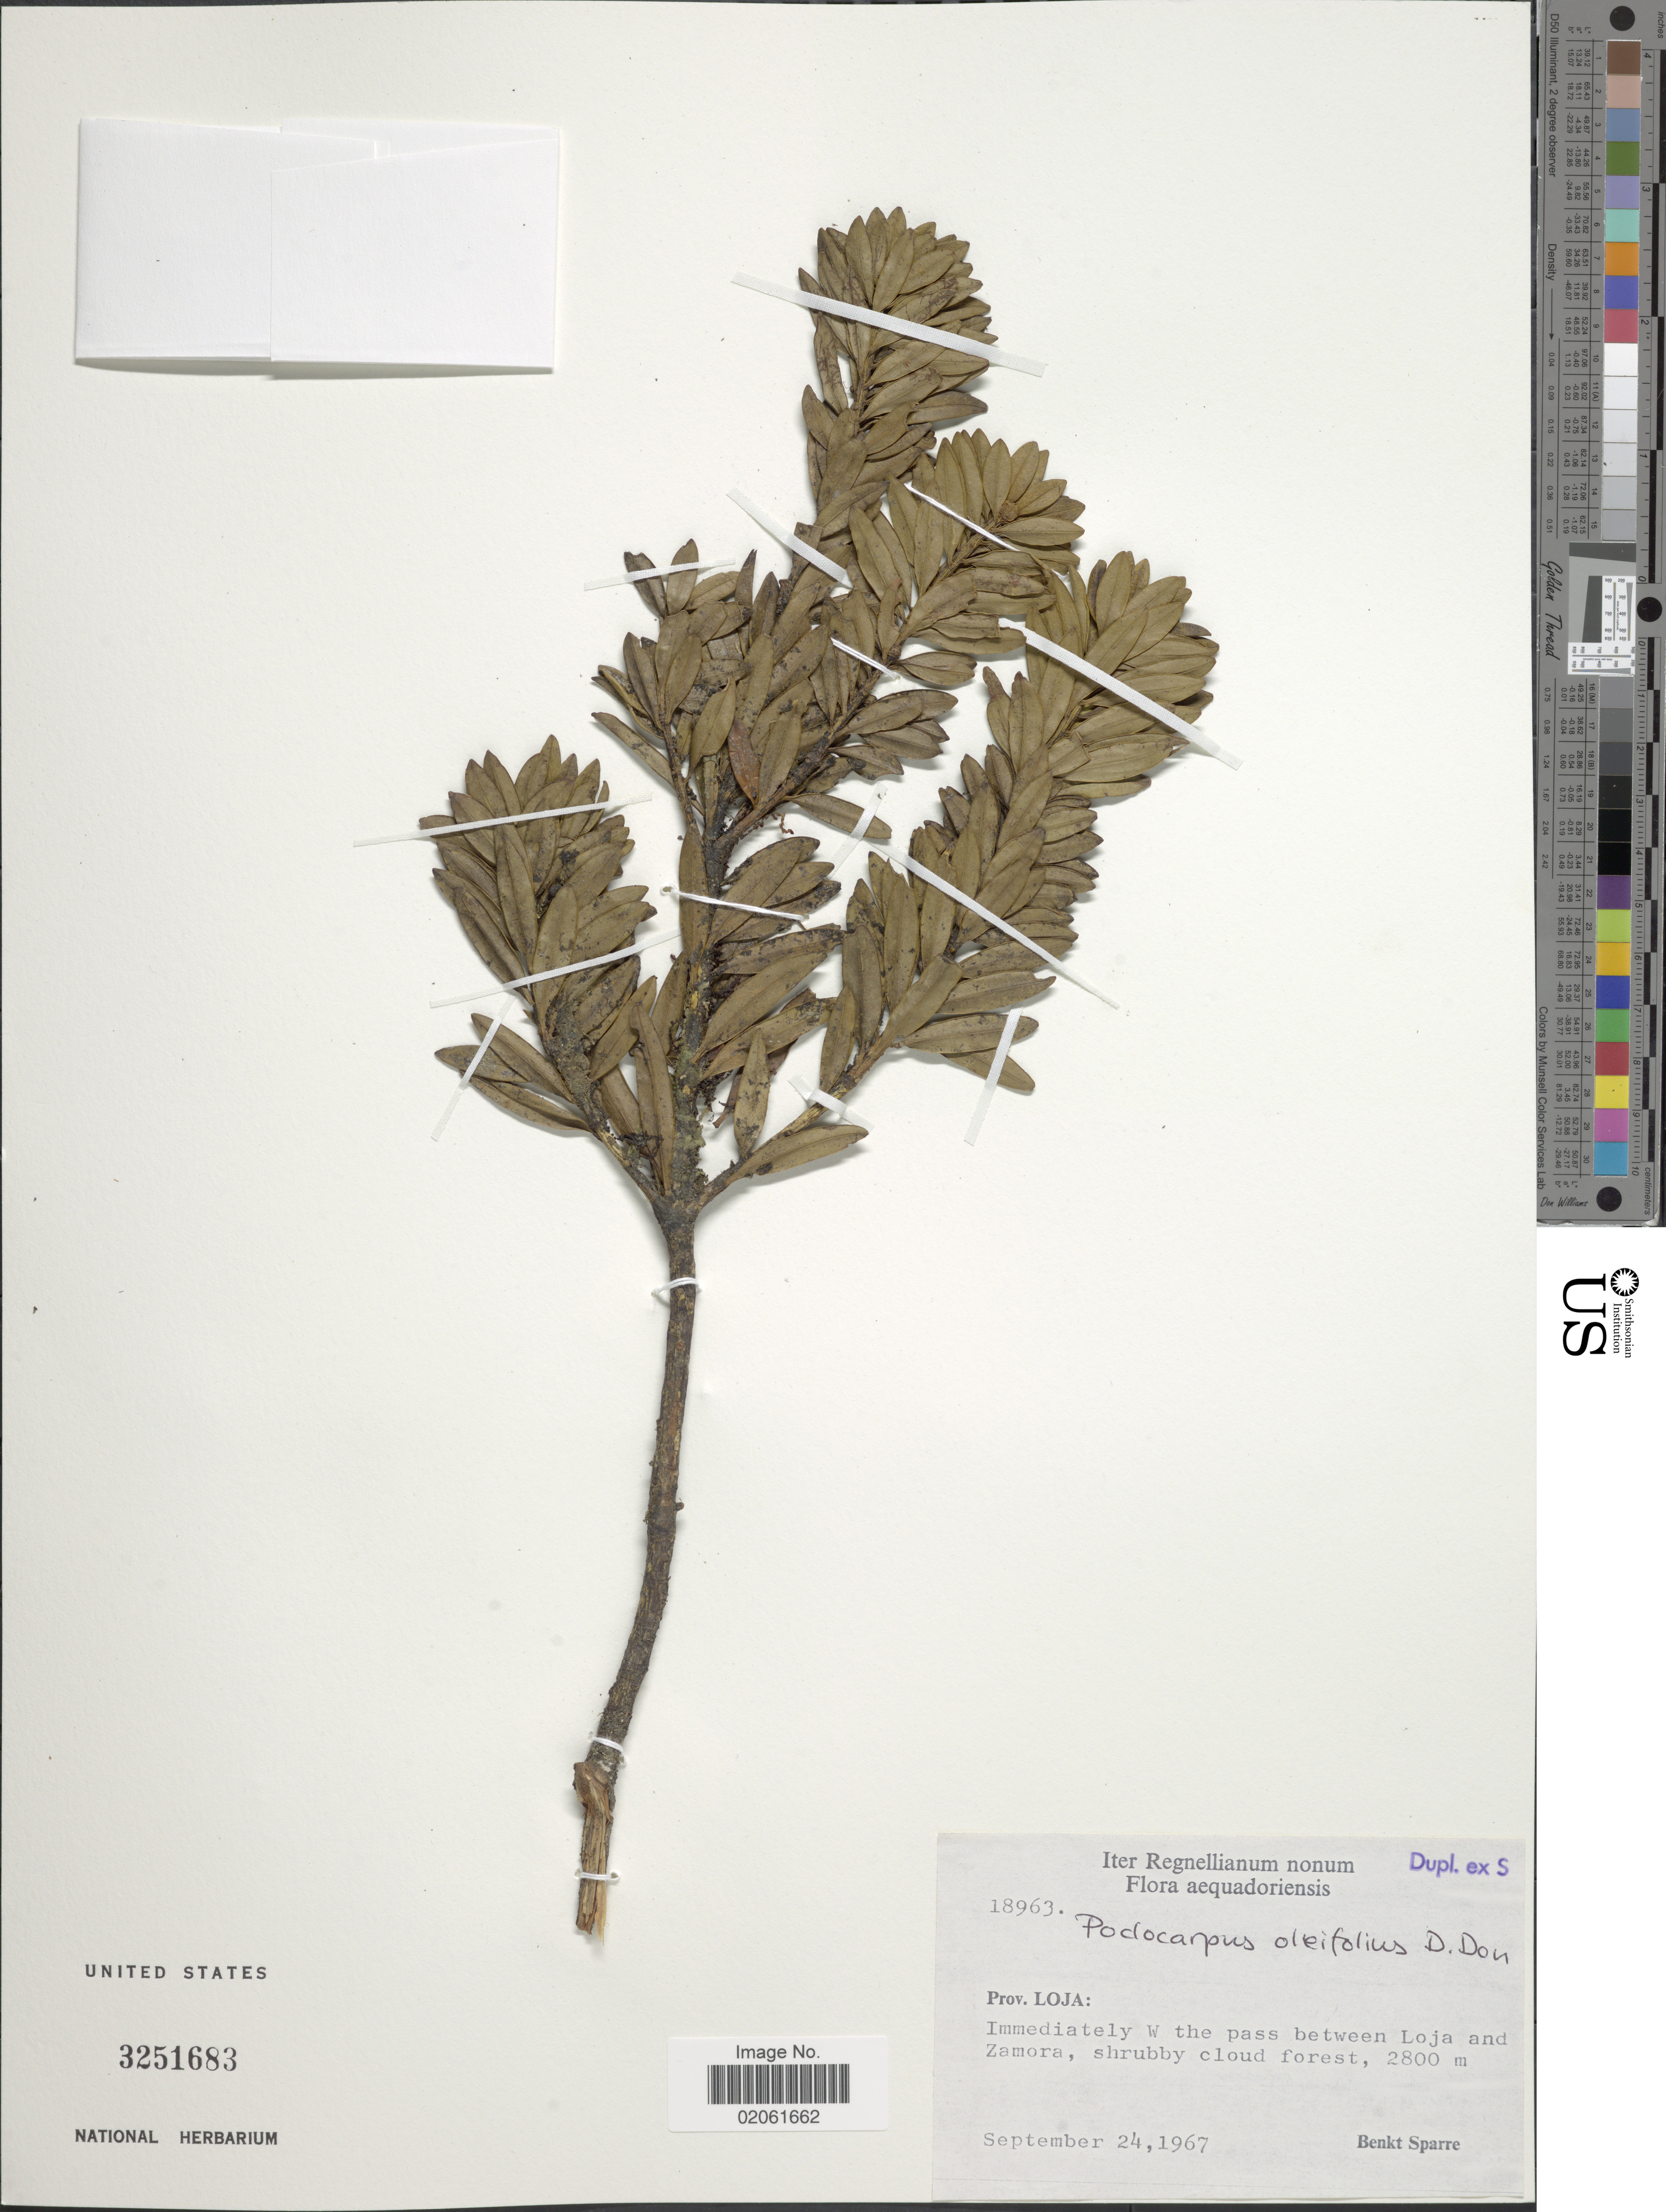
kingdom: Plantae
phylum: Tracheophyta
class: Pinopsida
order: Pinales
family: Podocarpaceae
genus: Podocarpus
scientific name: Podocarpus oleifolius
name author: D. Don ex Lamb.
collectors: B. Sparre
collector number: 18963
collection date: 1967-09-24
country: Ecuador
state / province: Loja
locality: Immediately W the pass between Loja and Zamora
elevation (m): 2800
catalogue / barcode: US 3251683